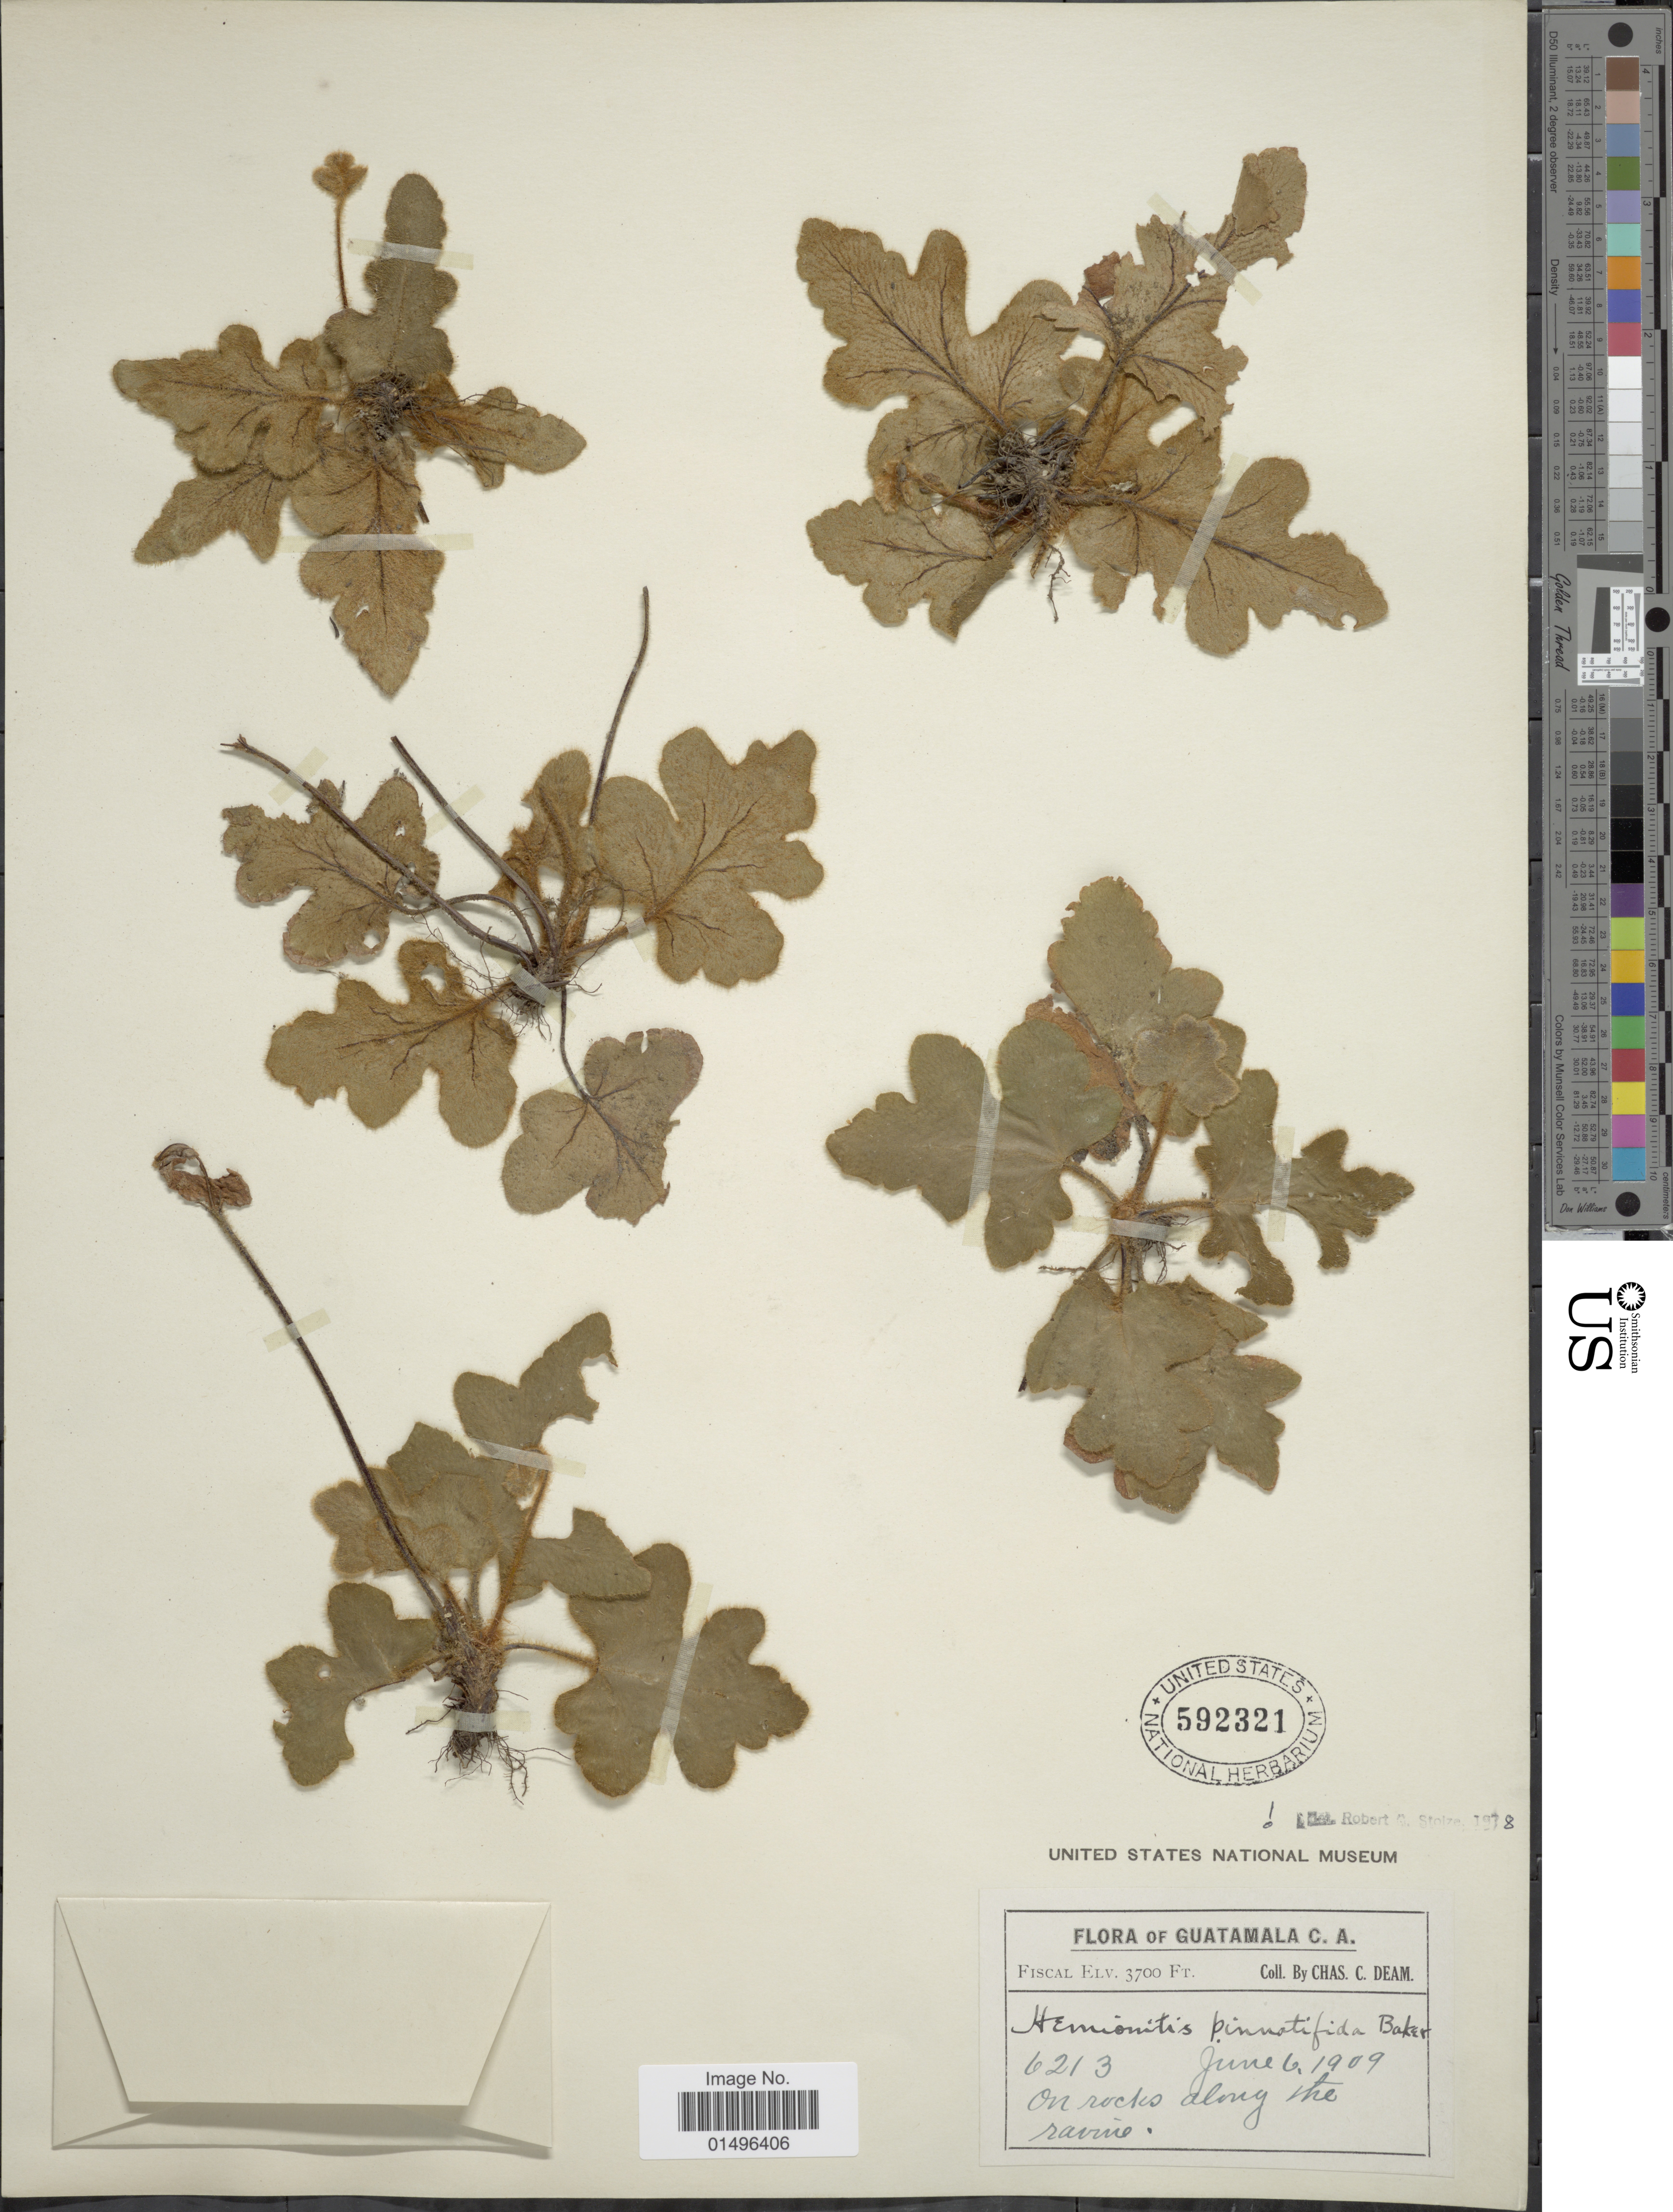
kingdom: Plantae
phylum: Tracheophyta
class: Polypodiopsida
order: Polypodiales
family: Pteridaceae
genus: Hemionitis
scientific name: Hemionitis pinnatifida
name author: Baker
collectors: C. C. Deam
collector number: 6213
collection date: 1909-06-06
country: Guatemala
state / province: Guatemala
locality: Guatemala, C. A. on rocks along the ravine.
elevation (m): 1128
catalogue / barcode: US 592321